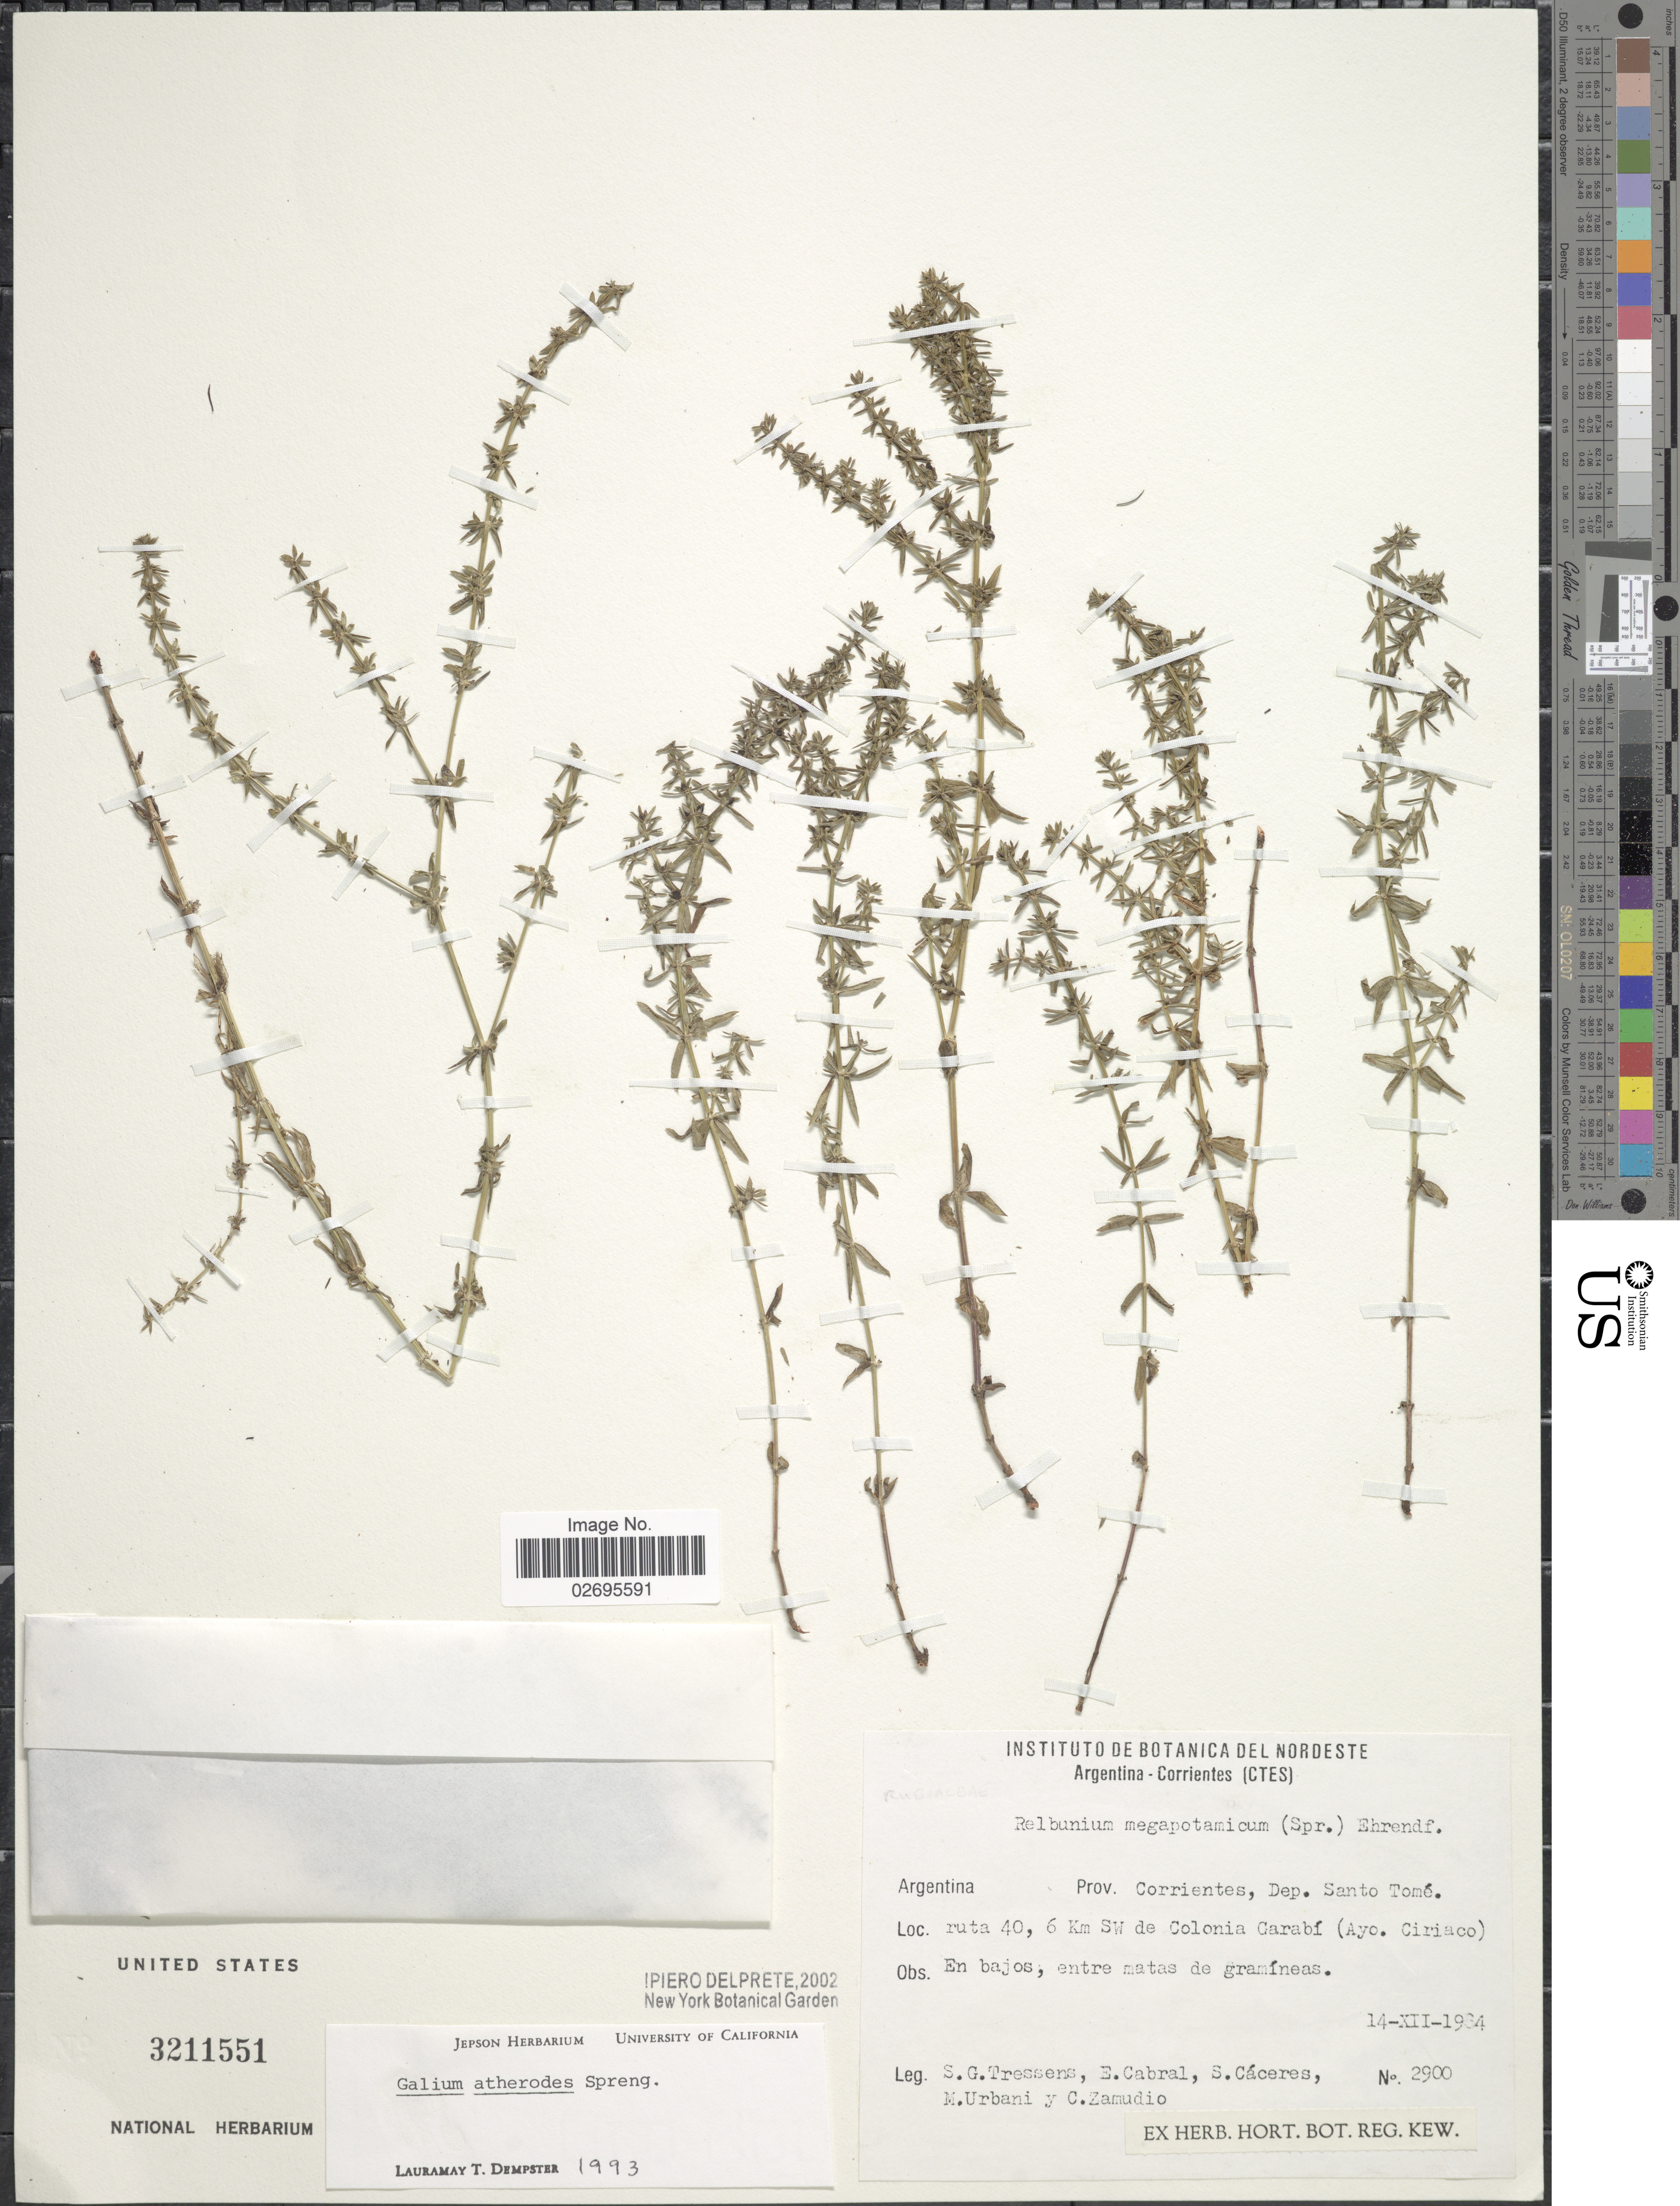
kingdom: Plantae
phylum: Tracheophyta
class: Magnoliopsida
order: Gentianales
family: Rubiaceae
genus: Galium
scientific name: Galium atherodes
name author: Spreng.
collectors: S. Tressens, E. Cabral, S. Cáceres, M. Urbani & C. Zamudio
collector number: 2900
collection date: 1934-12-14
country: Argentina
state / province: Corrientes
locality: Dep Santo Tomé. ruta 40, 6 Km SW de Colonia Garabí (Ao Ciriaco)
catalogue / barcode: US 3211551